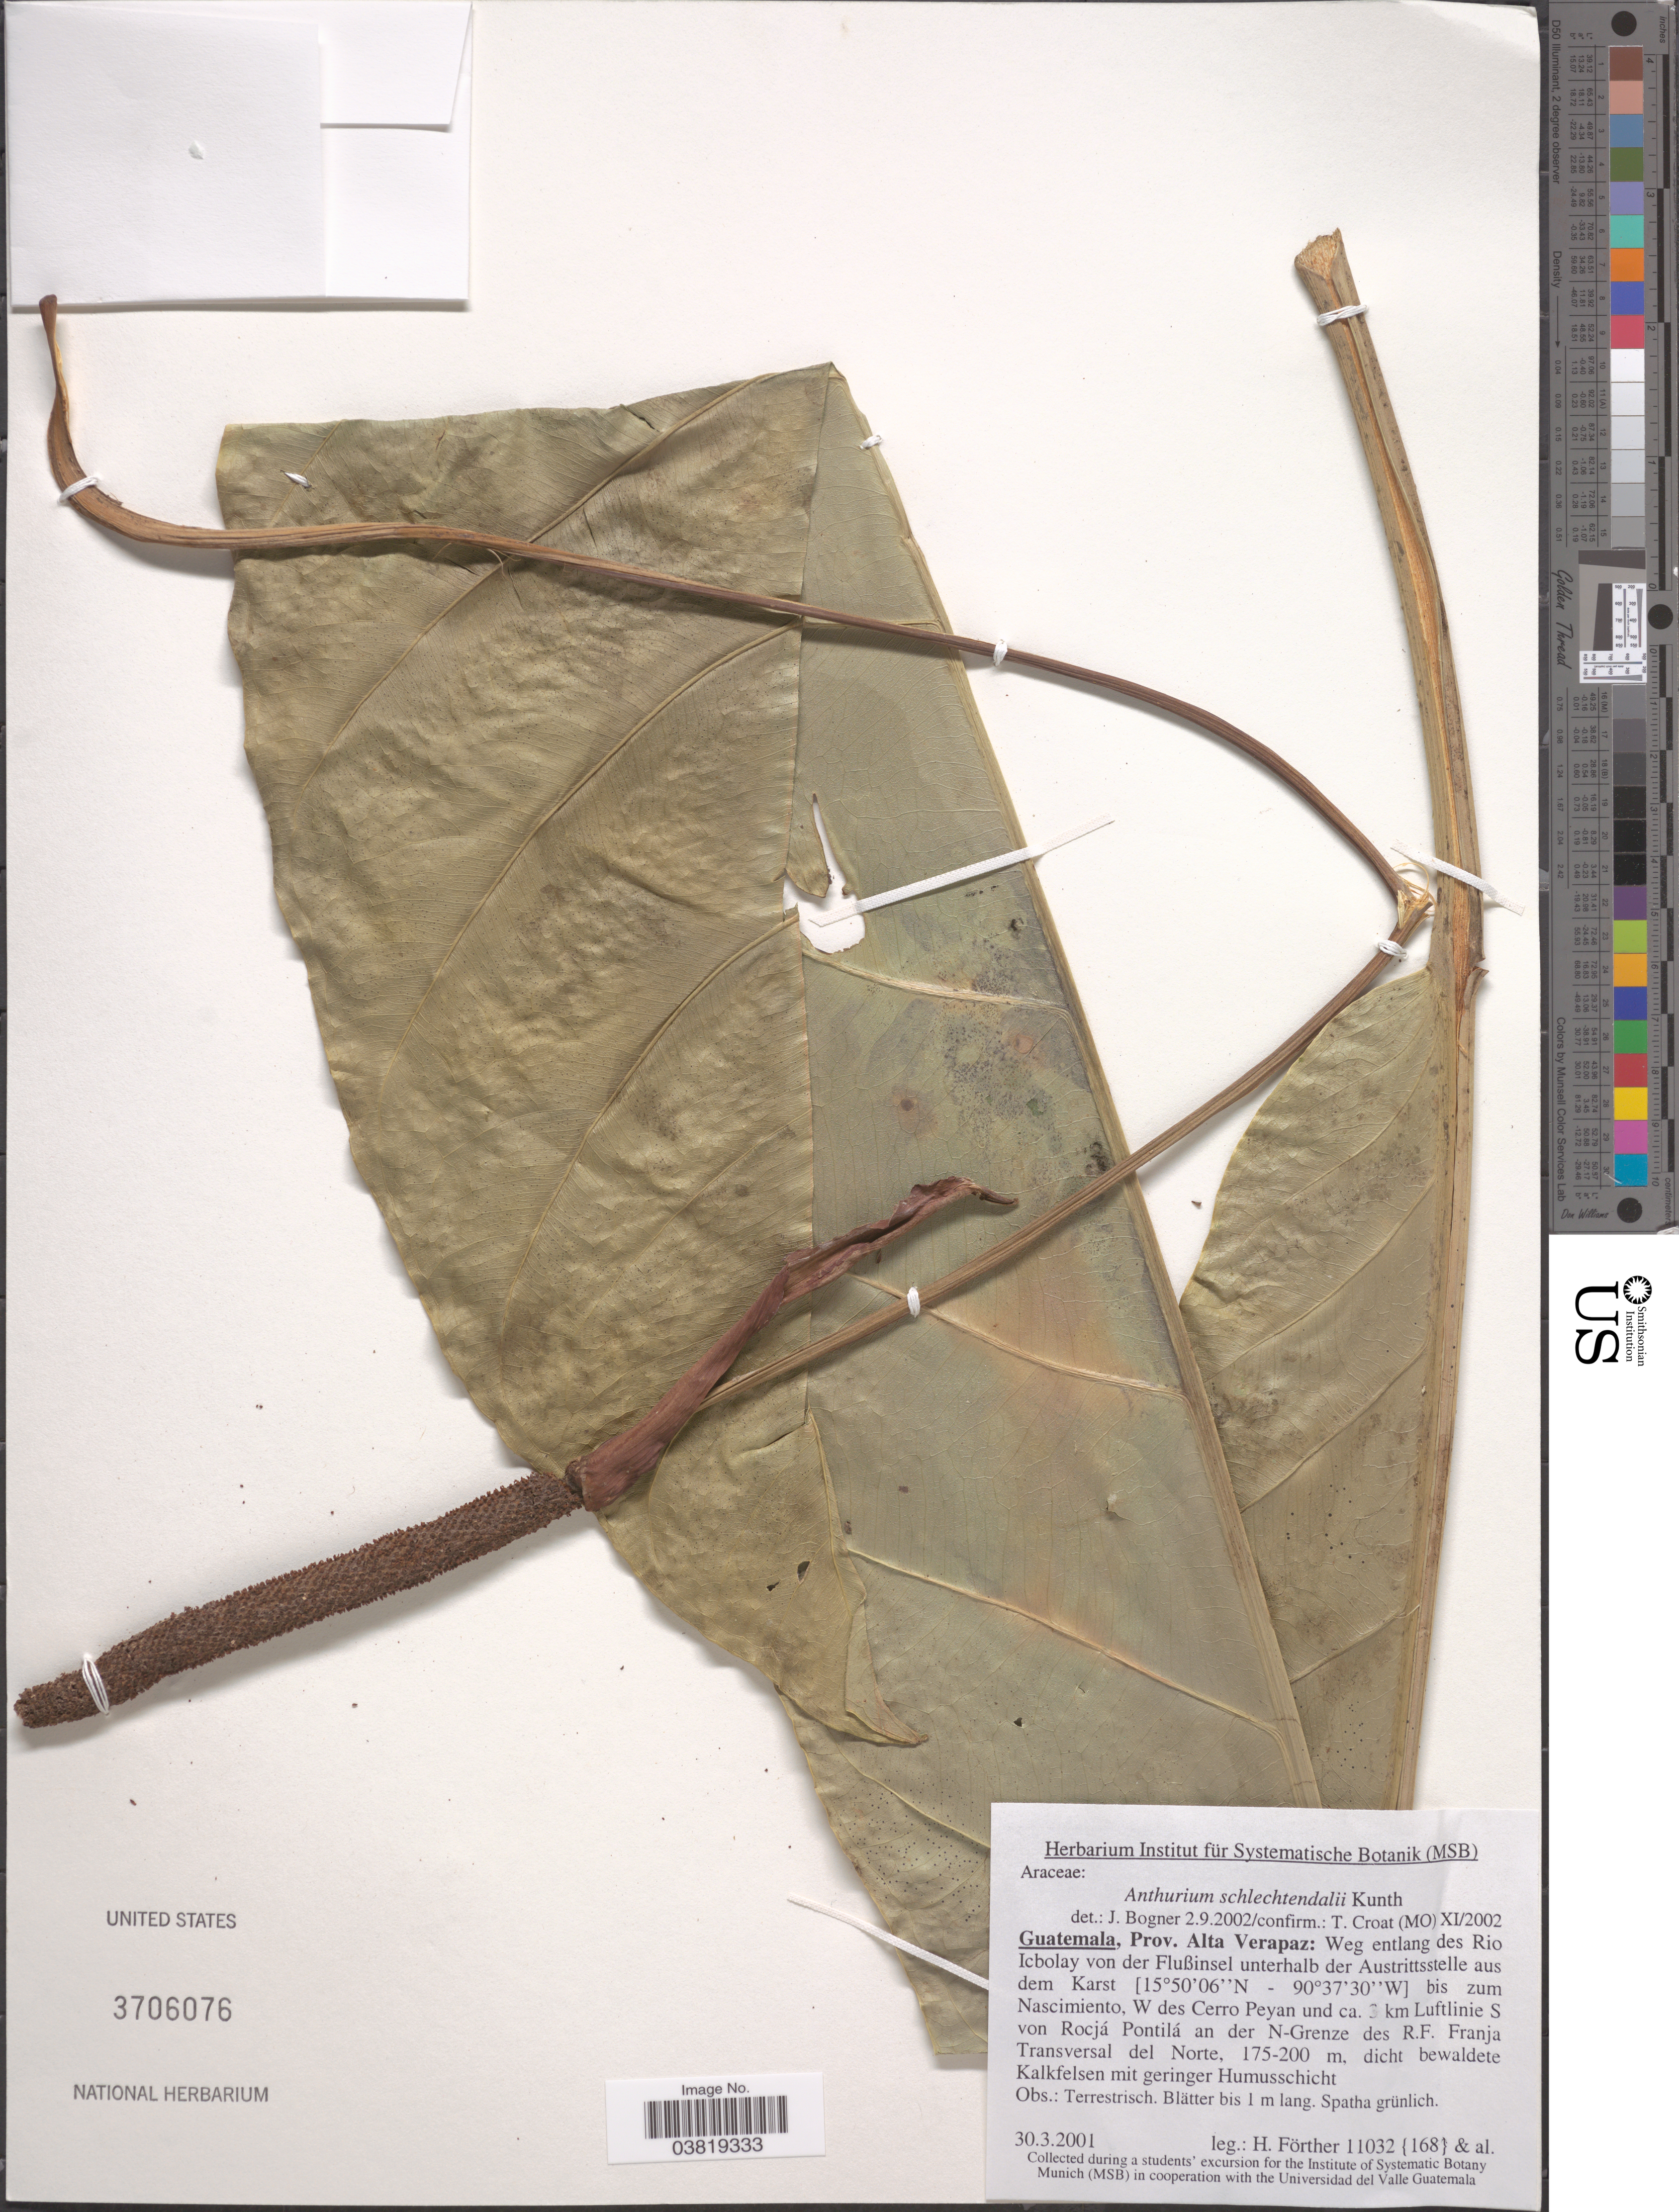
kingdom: Plantae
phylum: Tracheophyta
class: Liliopsida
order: Alismatales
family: Araceae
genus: Anthurium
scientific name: Anthurium schlechtendalii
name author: Kunth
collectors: H. Förther & et al.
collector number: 11032 {168}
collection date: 2001-03-30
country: Guatemala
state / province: Alta Verapaz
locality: Weg entlang des Rio Icbolay von der Flußinsel unterhalb der Austrittsstelle aus dem Karst bis zum Nascimiento, W des Cerro Peyan und ca. 3 km Luftlinie S von Rocjá Pontilá an der N-Grenze des R.F. Franja Transversal del Norte.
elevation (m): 175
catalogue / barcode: US 3706076